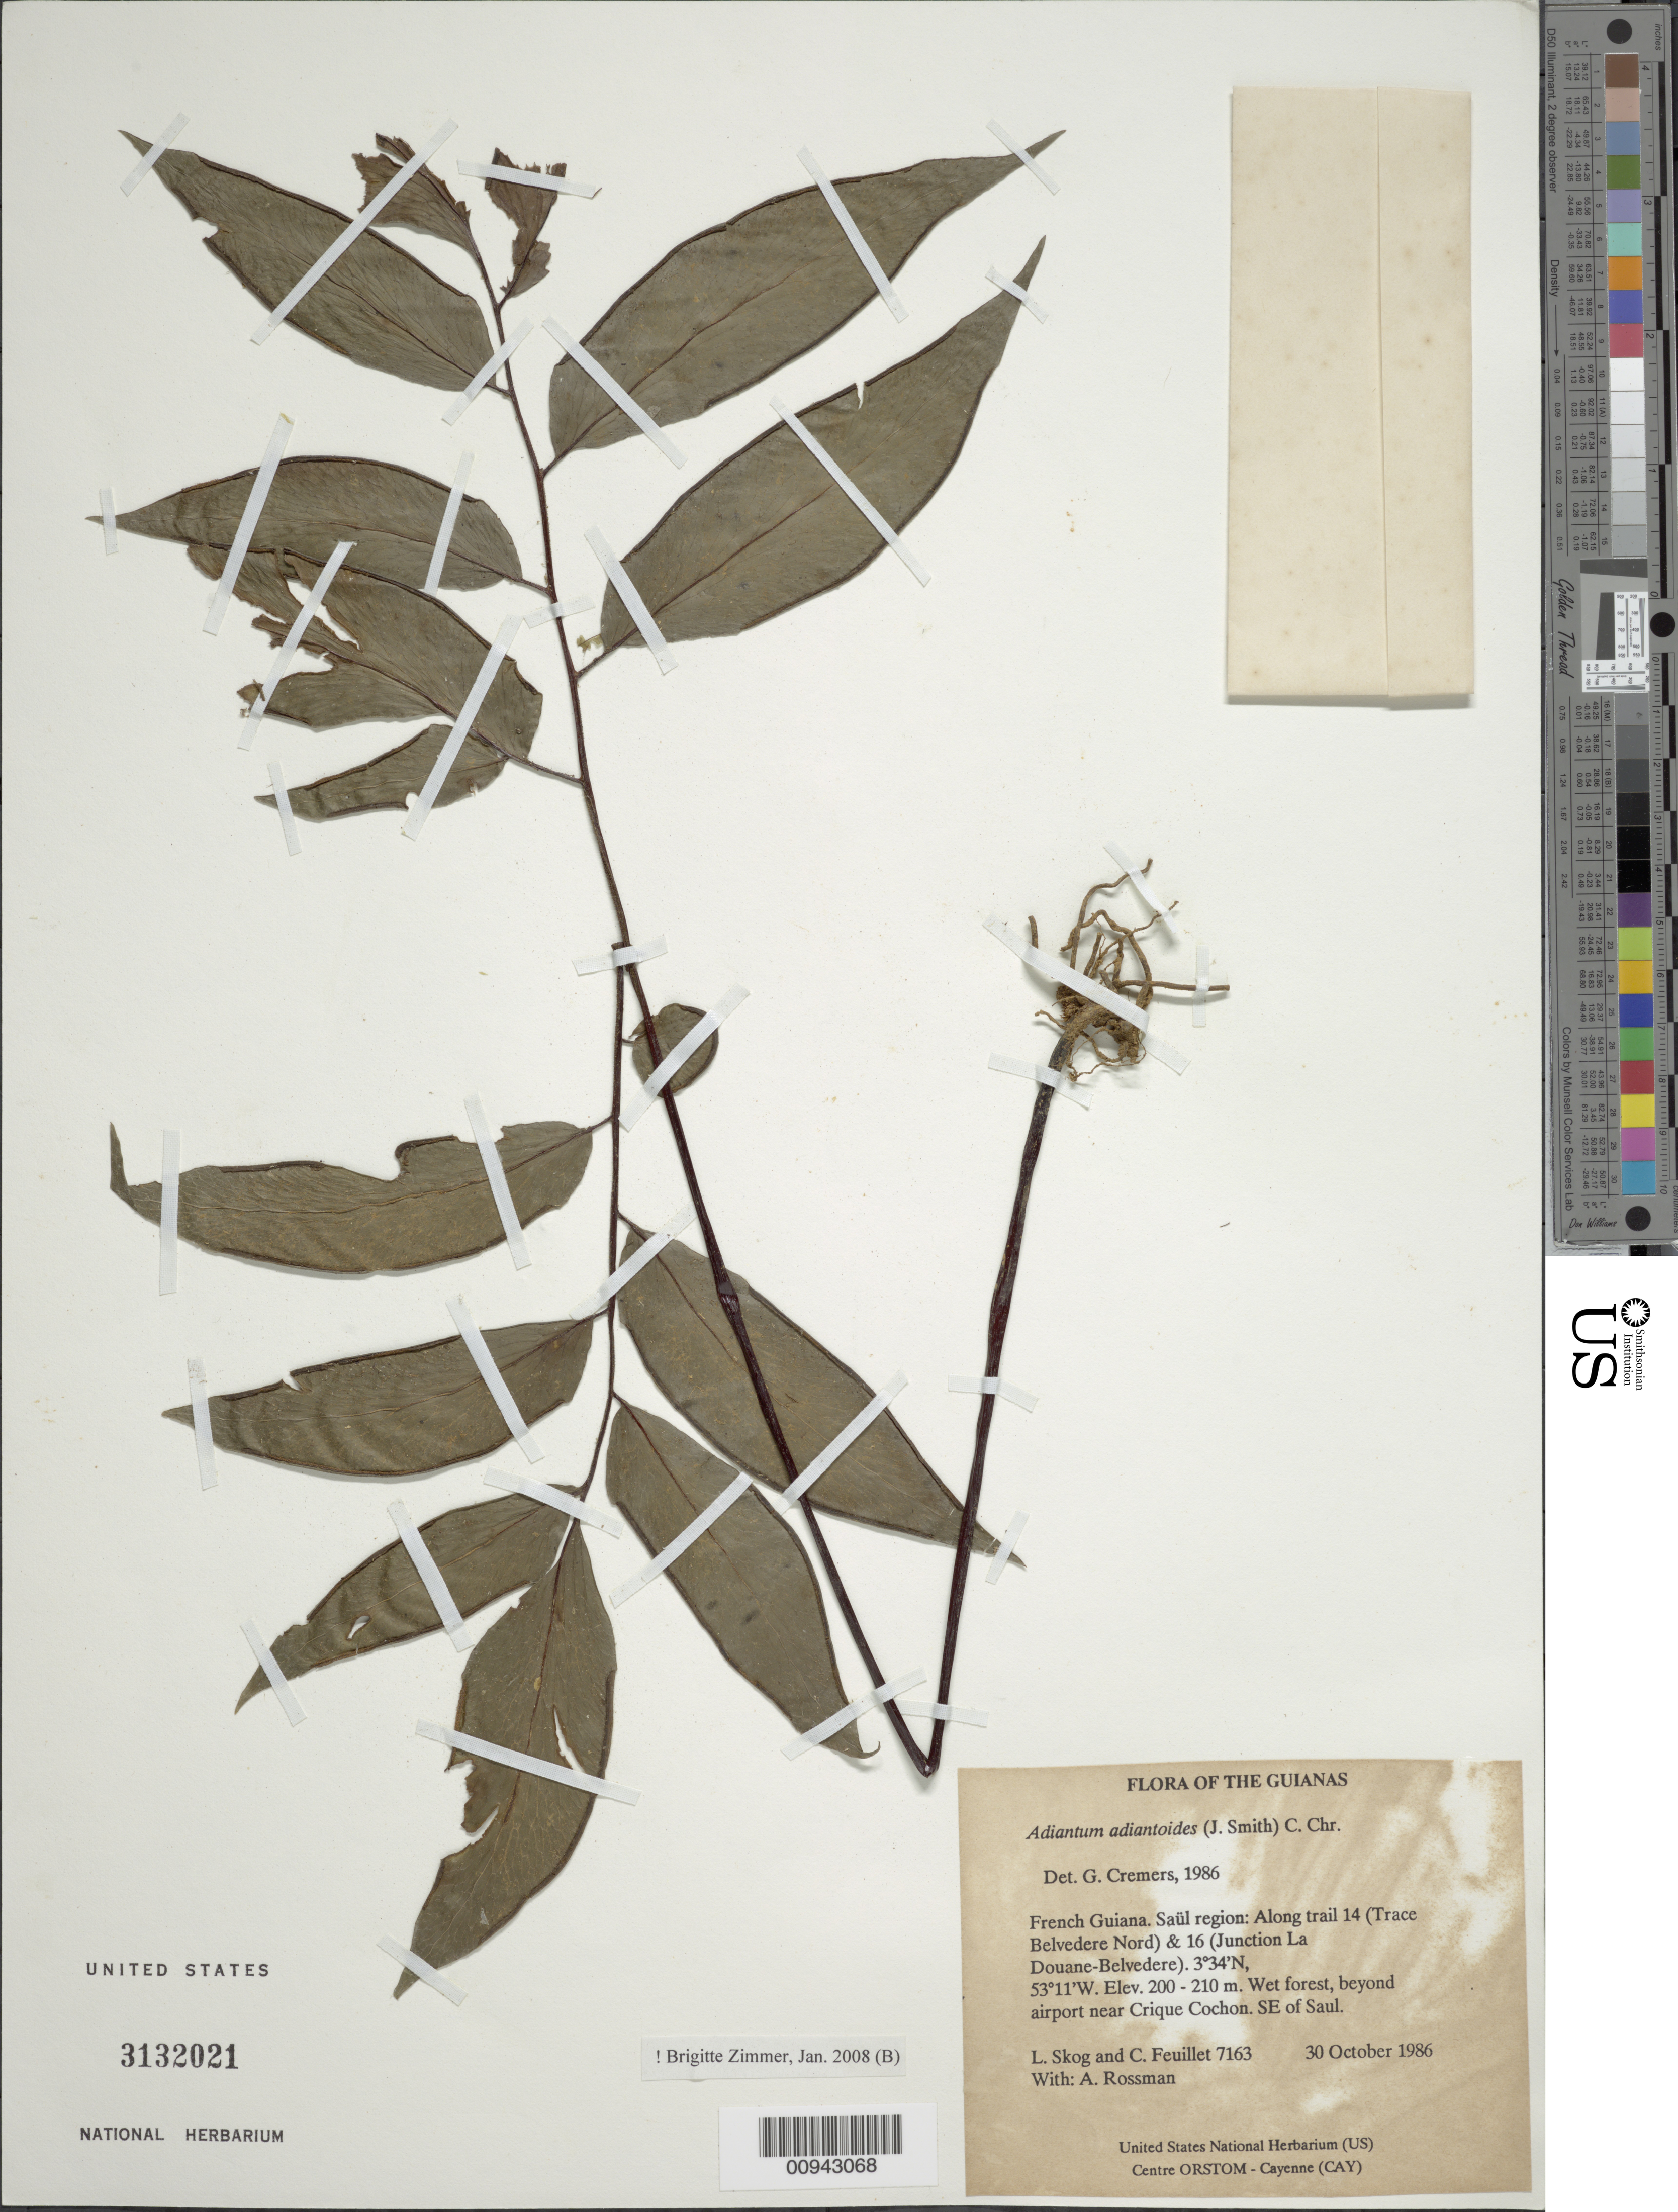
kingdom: Plantae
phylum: Tracheophyta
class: Polypodiopsida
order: Polypodiales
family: Pteridaceae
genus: Adiantum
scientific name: Adiantum adiantoides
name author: (J. Sm.) C. Chr.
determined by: Zimmer, B.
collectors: L. E. Skog, C. Feuillet & A. Rossman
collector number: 7163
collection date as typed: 30 October 1986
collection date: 1986-10-30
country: French Guiana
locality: SE of Saül along trail 14 (Trace Belvedere Nord) & 16 (Junction La Douane-Belvedere)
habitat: Wet forest, beyond airport near Crique Cochon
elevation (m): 200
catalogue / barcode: US 3132021